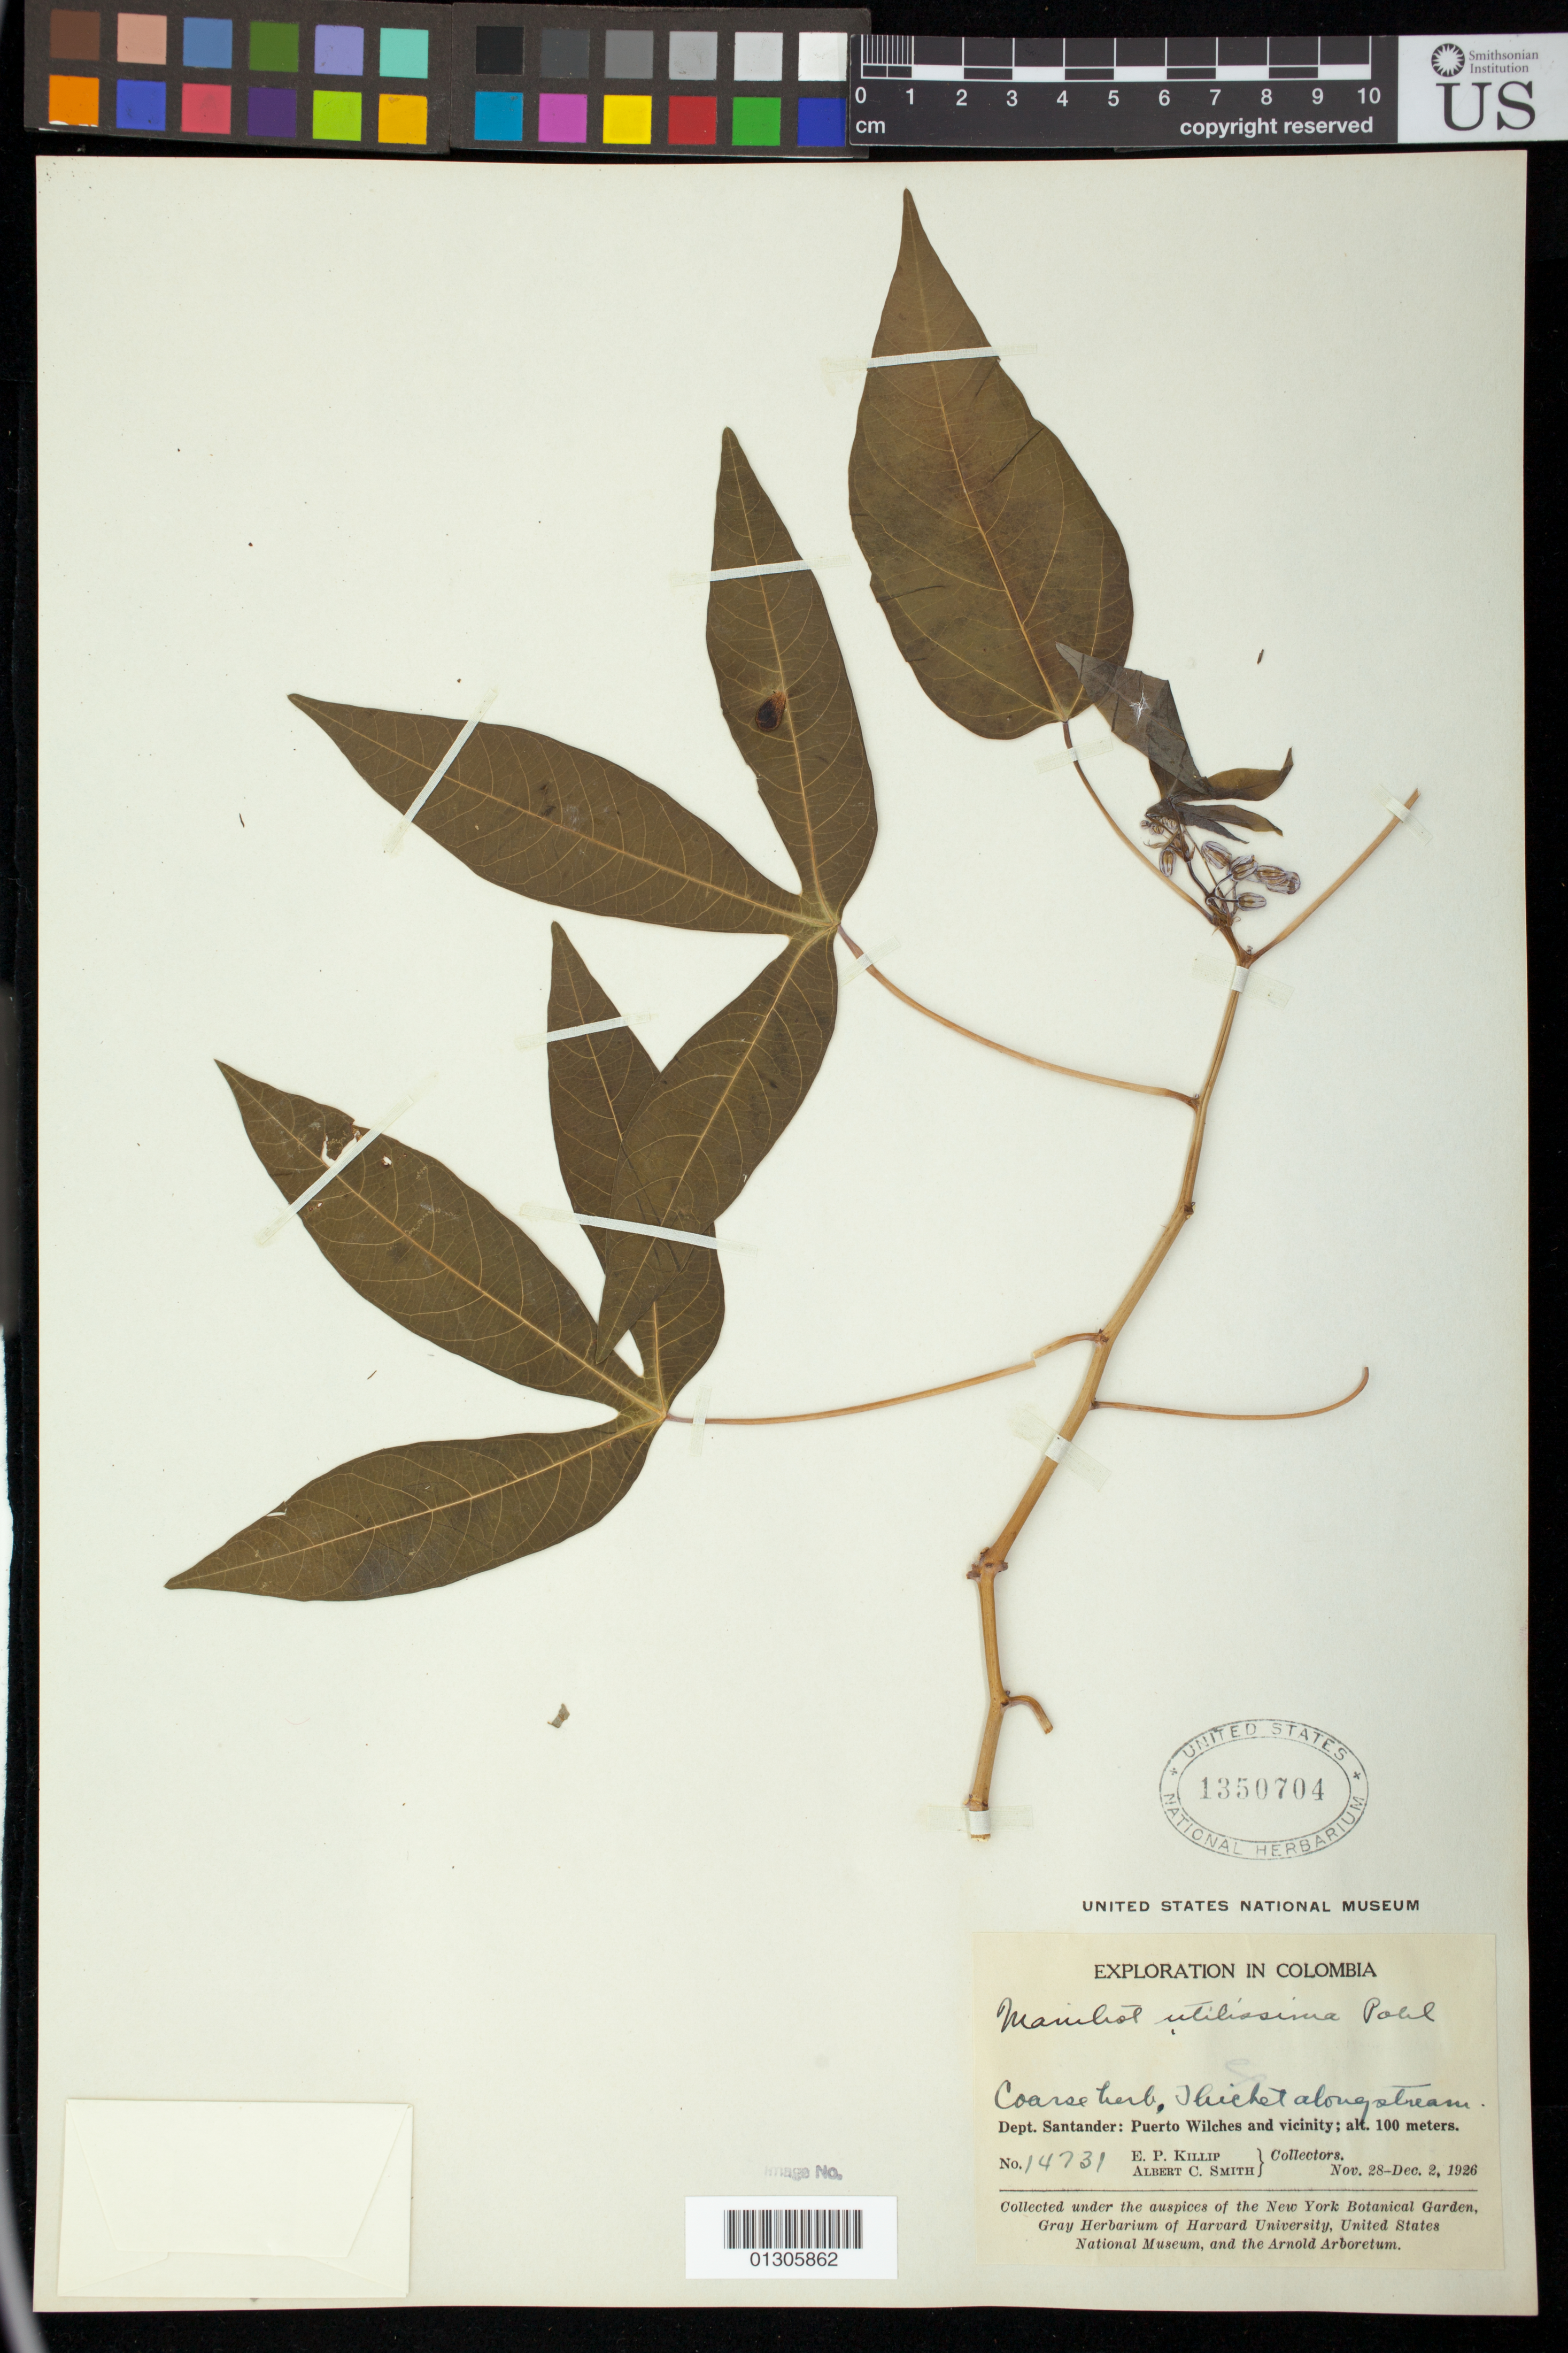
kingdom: Plantae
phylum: Tracheophyta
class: Magnoliopsida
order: Malpighiales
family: Euphorbiaceae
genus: Manihot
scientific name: Manihot esculenta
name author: Crantz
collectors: E. P. Killip & A. C. Smith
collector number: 14731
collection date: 1926-11-28/1926-12-02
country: Colombia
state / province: Santander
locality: Puerto Wilches and vicinity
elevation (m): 100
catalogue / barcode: US 1350704